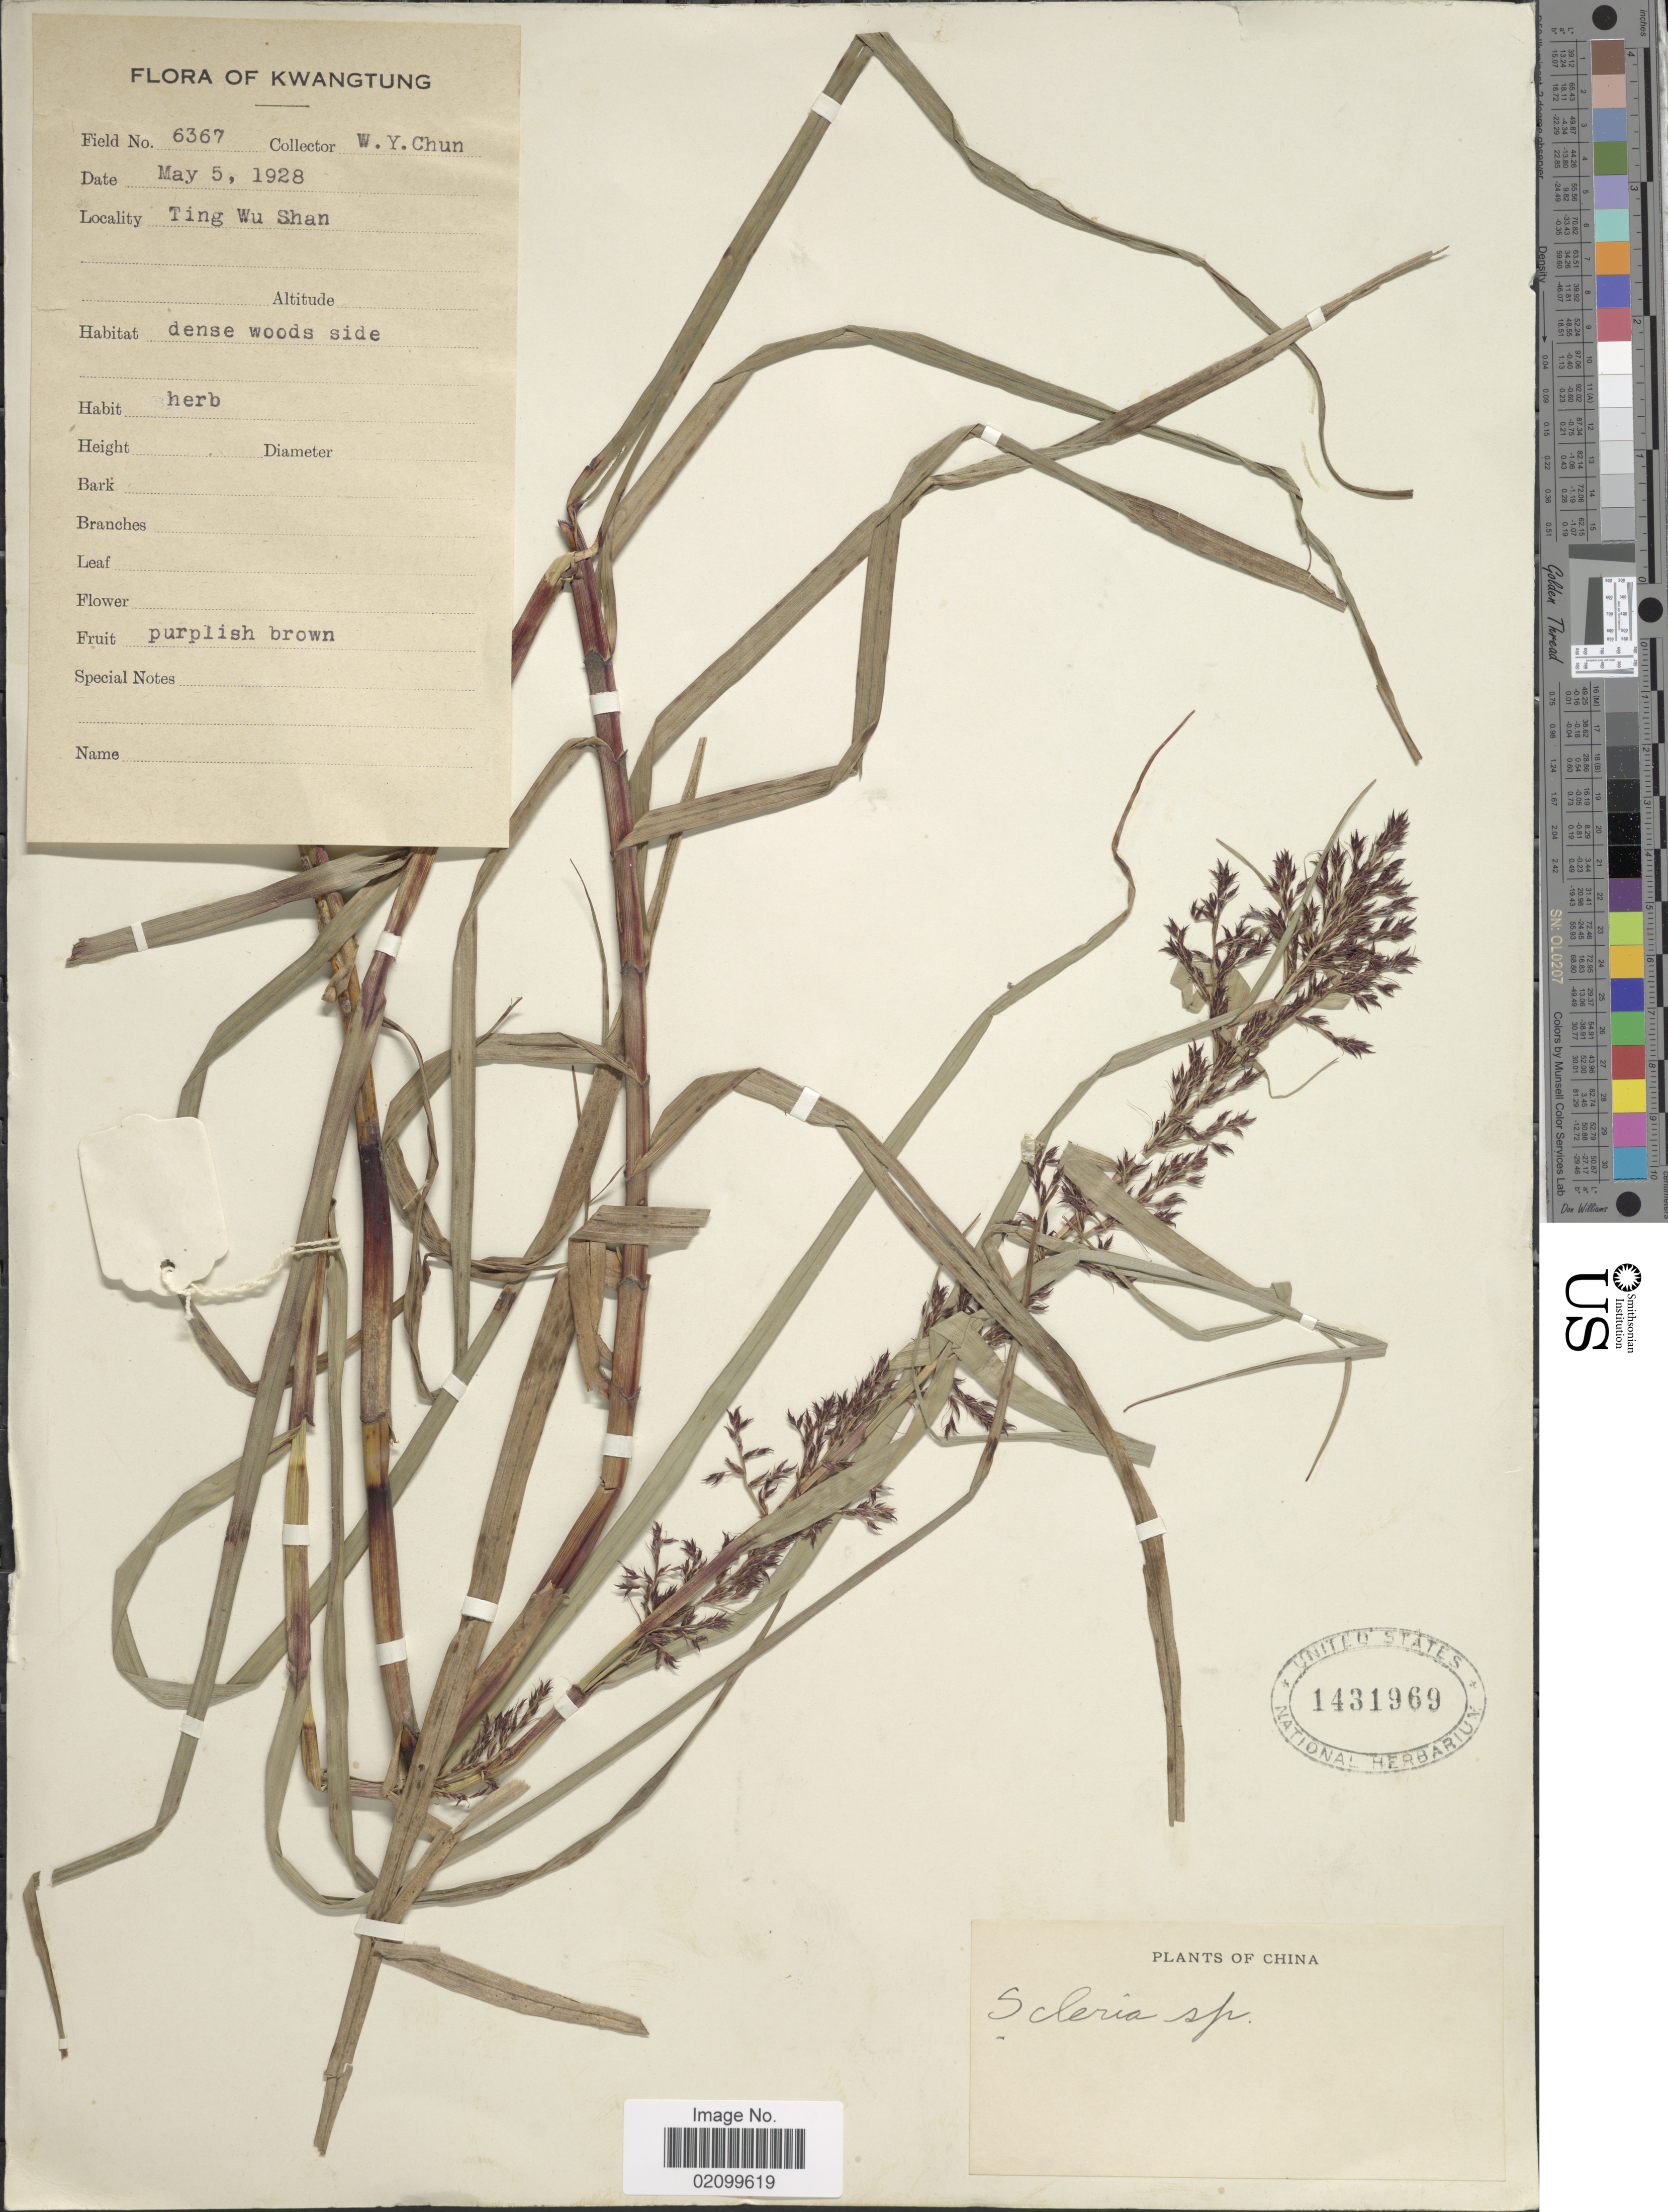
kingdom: Plantae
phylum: Tracheophyta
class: Liliopsida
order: Poales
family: Cyperaceae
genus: Scleria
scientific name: Scleria sp.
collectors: W. Y. Chun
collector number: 6367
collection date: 1928-05-05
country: China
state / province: Guangdong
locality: Kwangtung. Ting Wu Shan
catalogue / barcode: US 1431969